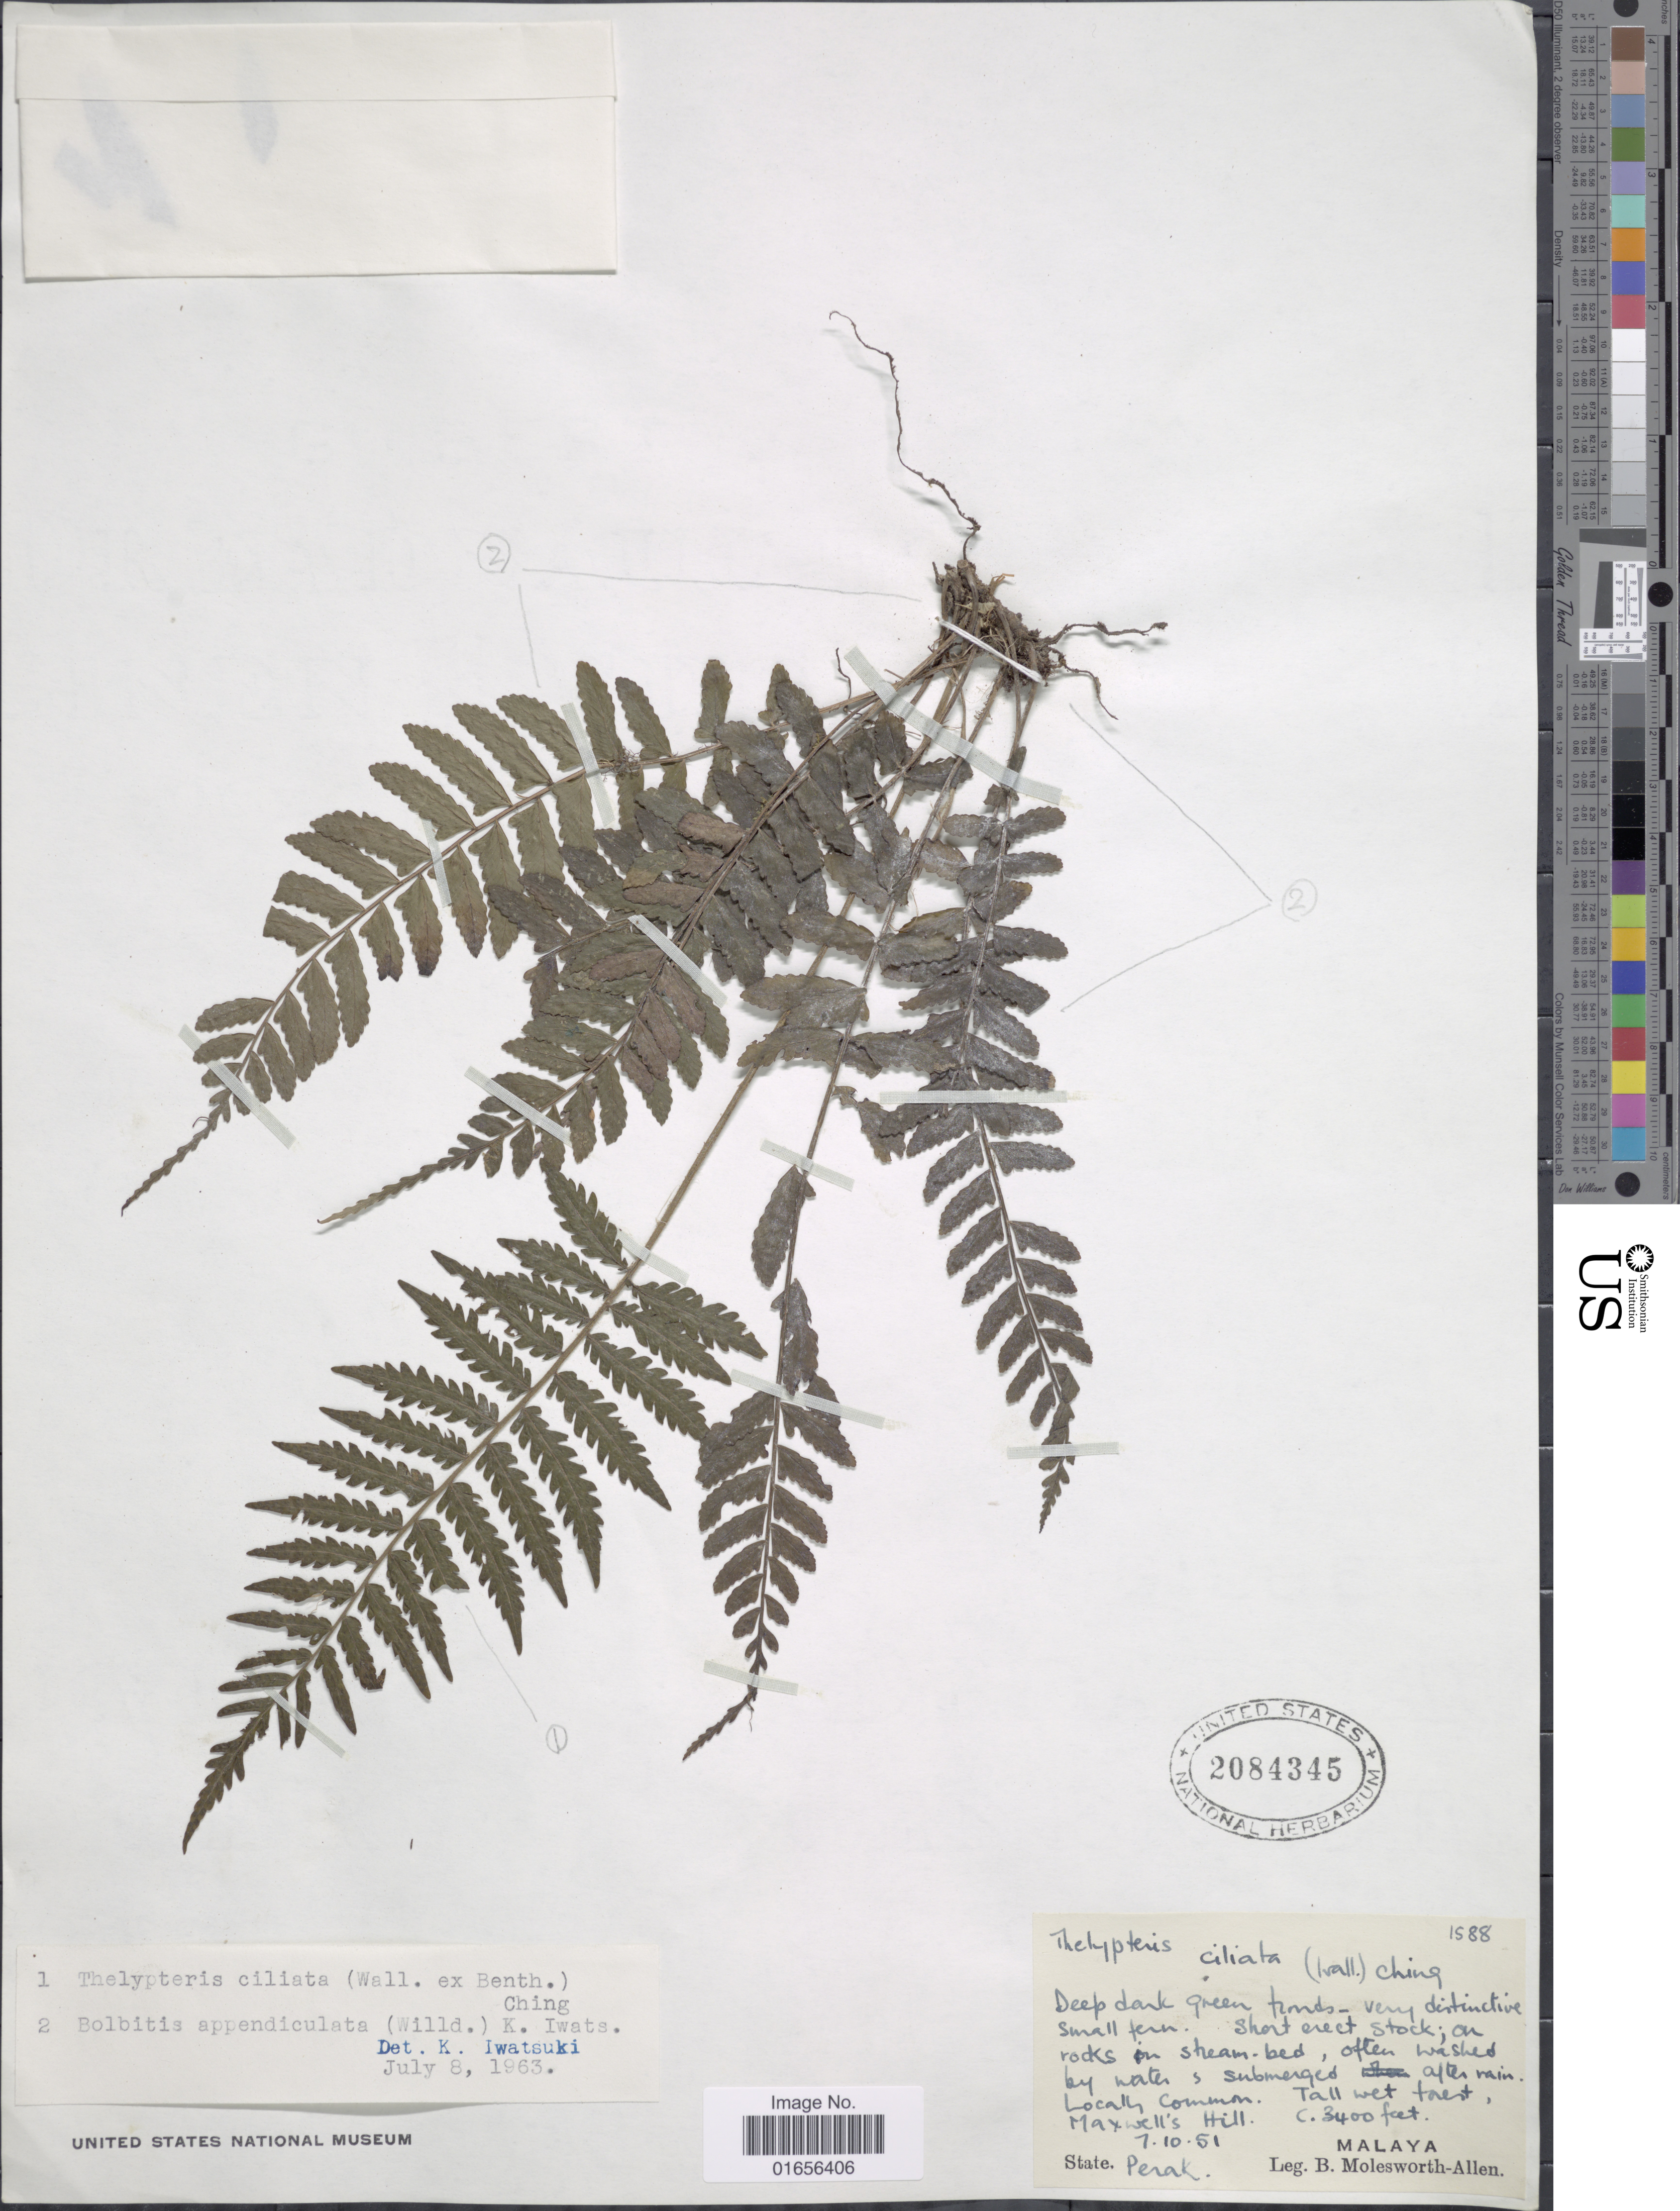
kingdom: Plantae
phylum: Tracheophyta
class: Polypodiopsida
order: Polypodiales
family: Thelypteridaceae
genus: Trigonospora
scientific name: Trigonospora ciliata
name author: (Benth.) Holttum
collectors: B. E. G. Molesworth-Allen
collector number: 1588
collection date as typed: Transcribed d/m/y: 7/10/51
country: Malaysia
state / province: Perak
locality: Maxwell's Hill, Malaya, Perak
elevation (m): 1036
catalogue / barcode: US 2084345